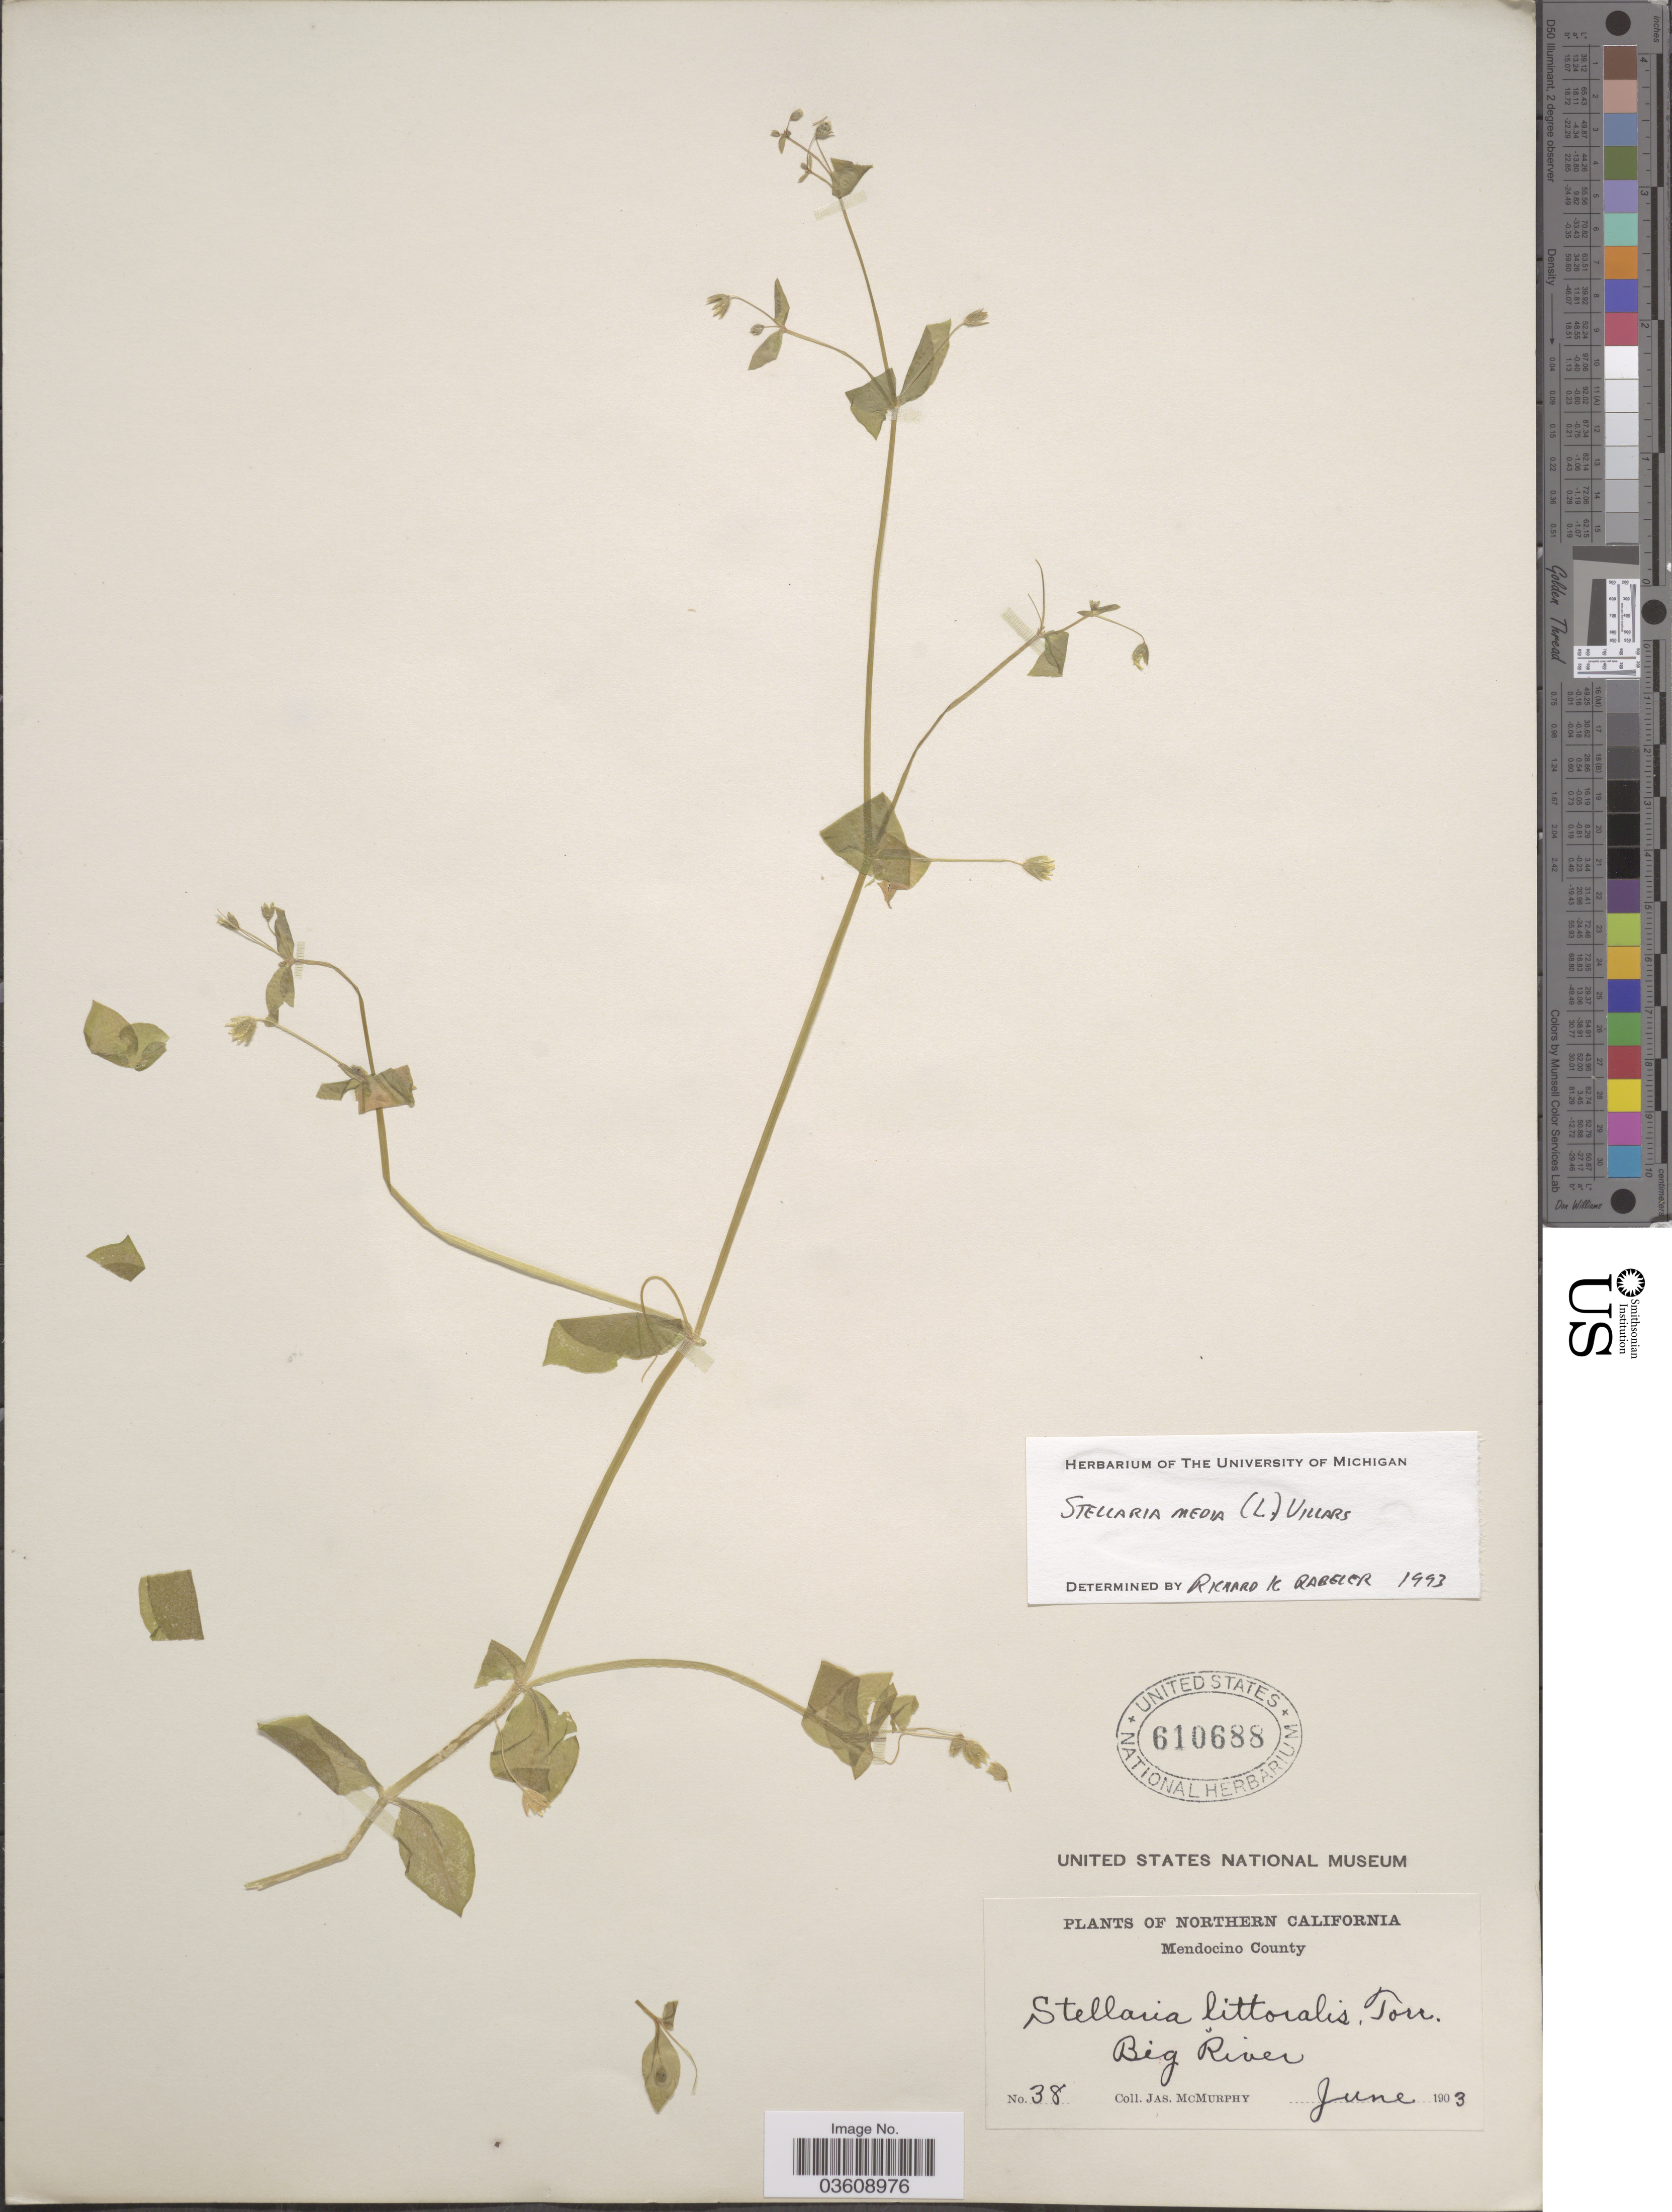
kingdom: Plantae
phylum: Tracheophyta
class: Magnoliopsida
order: Caryophyllales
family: Caryophyllaceae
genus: Stellaria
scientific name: Stellaria media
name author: (L.) Vill.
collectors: J. McMurphy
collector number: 38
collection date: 1903-06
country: United States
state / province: California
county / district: Mendocino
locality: Northern California. Mendocino County. Big River.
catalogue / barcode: US 610688